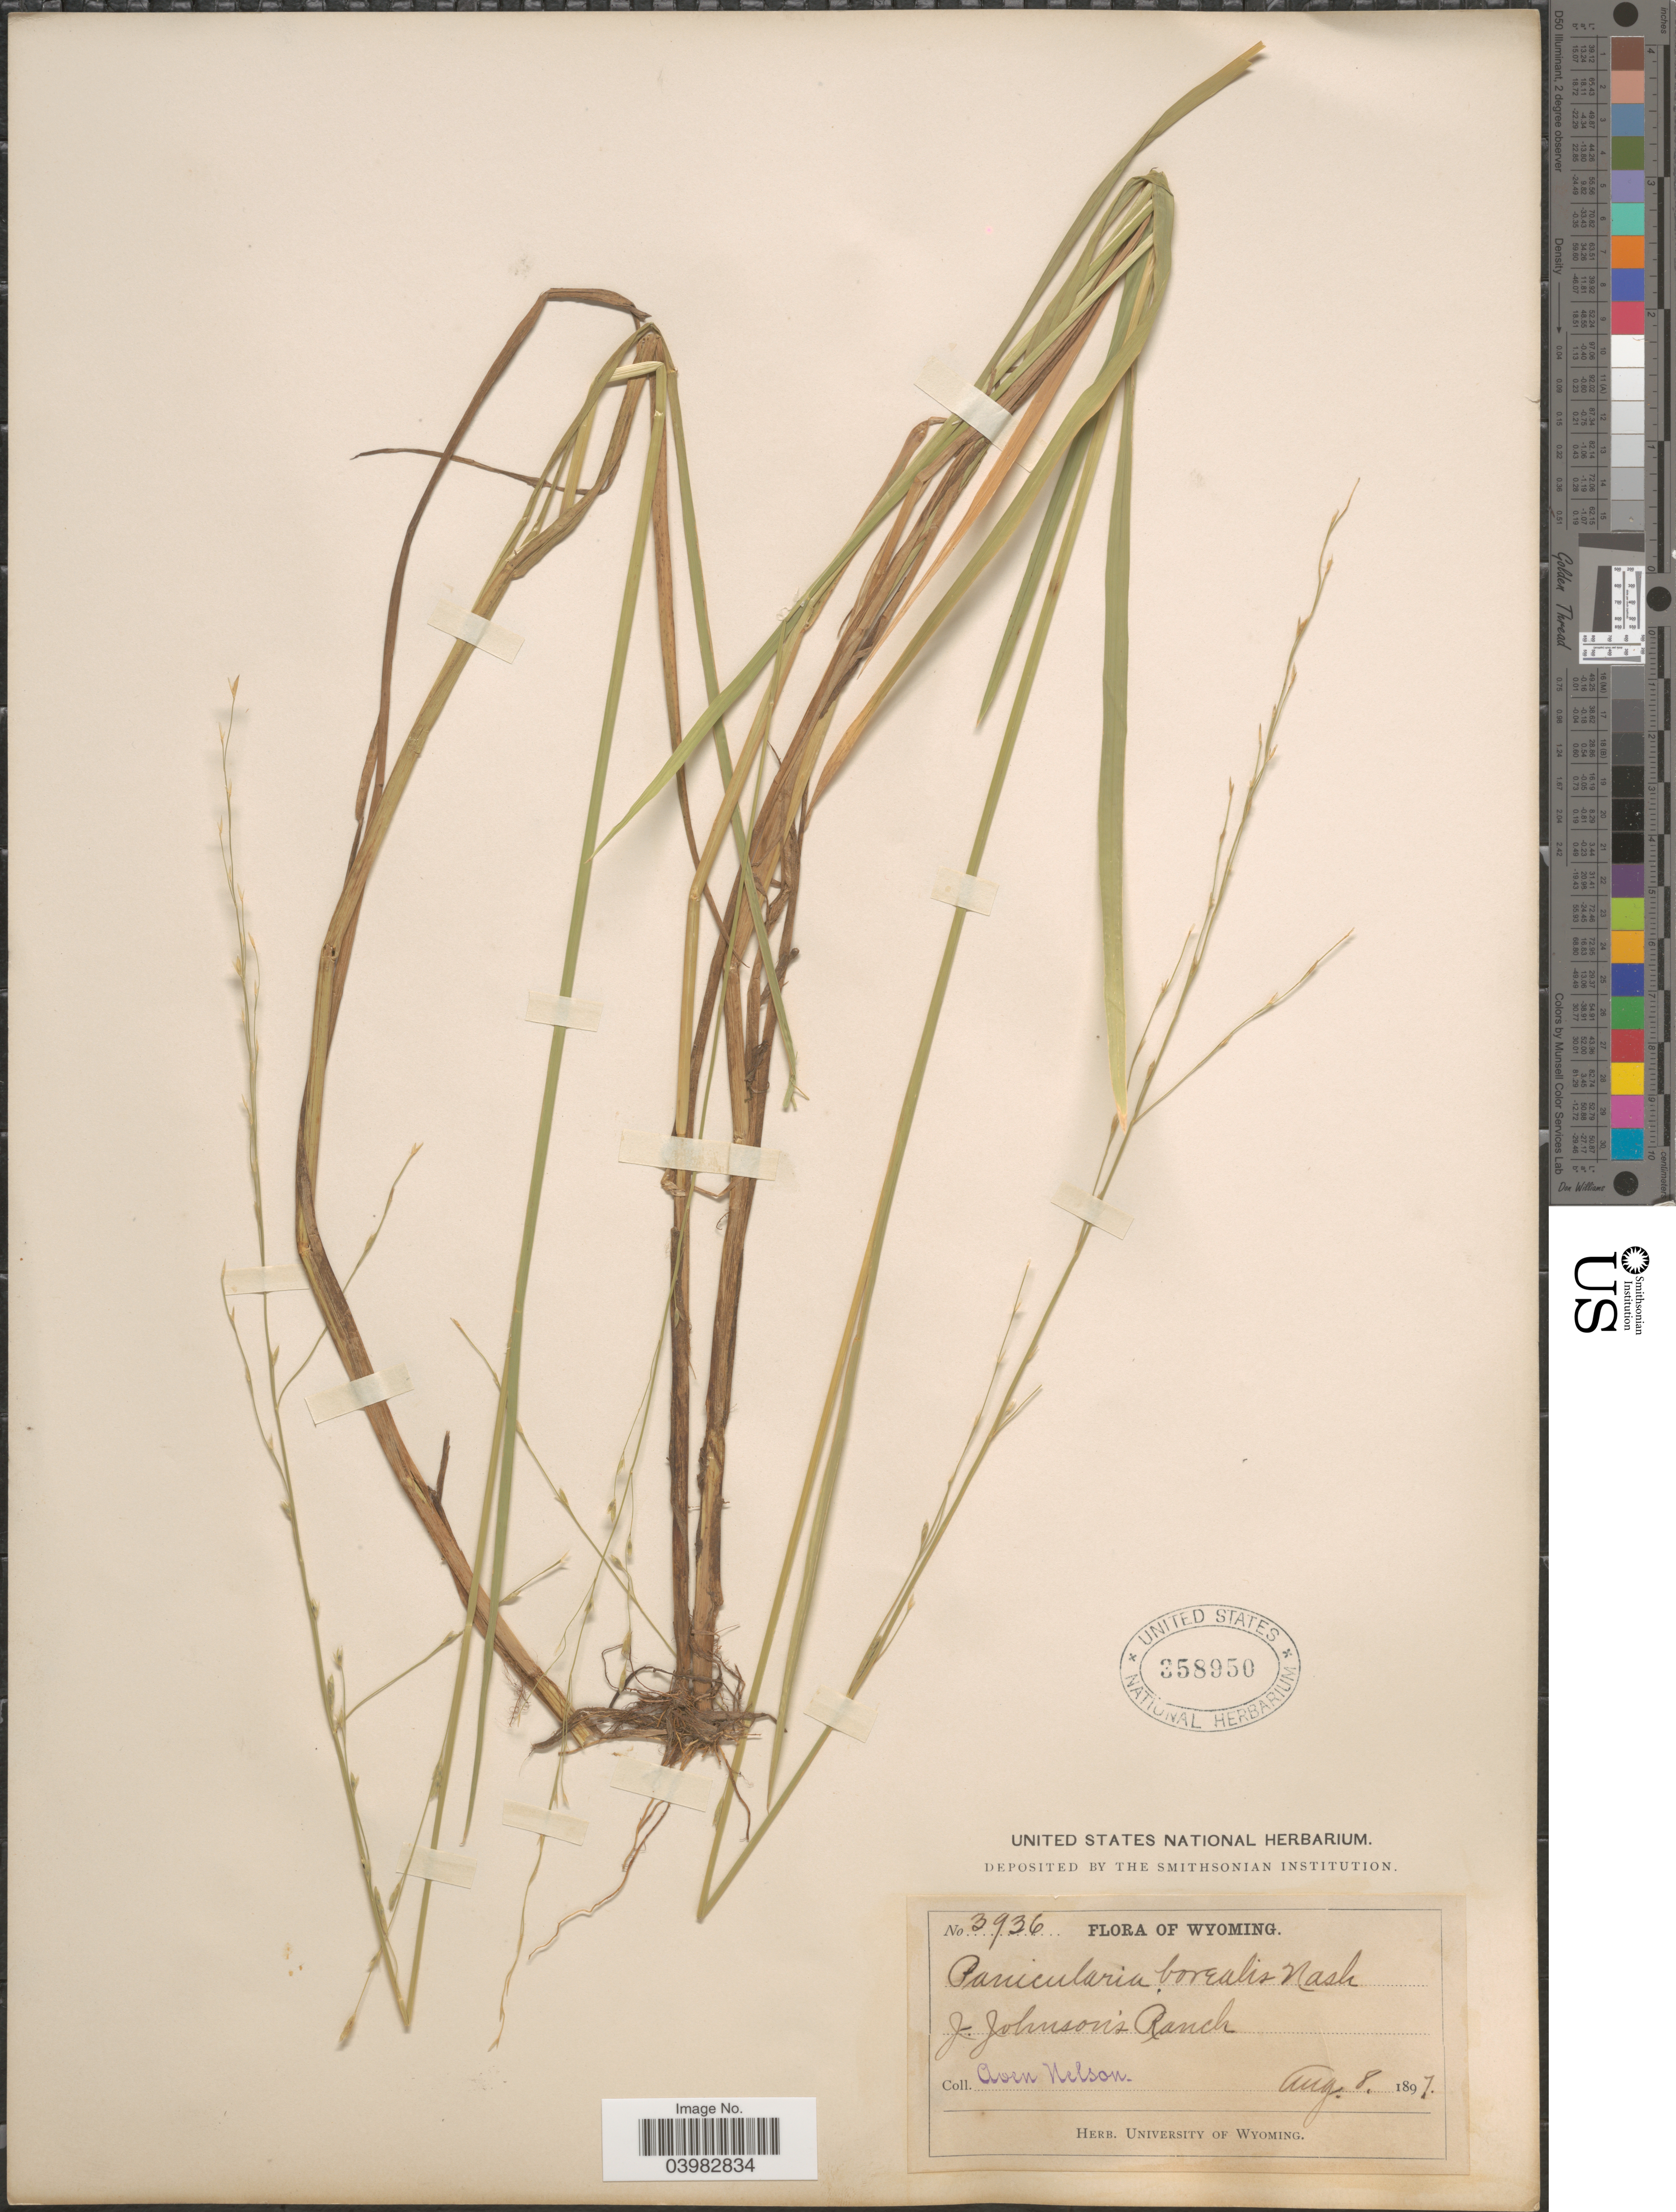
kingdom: Plantae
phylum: Tracheophyta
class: Liliopsida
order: Poales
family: Poaceae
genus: Glyceria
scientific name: Glyceria borealis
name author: (Nash) Batchelder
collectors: A. Nelson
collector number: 3936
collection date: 1897-08-08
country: United States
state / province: Wyoming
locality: J. Johnson's Ranch.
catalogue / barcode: US 358950